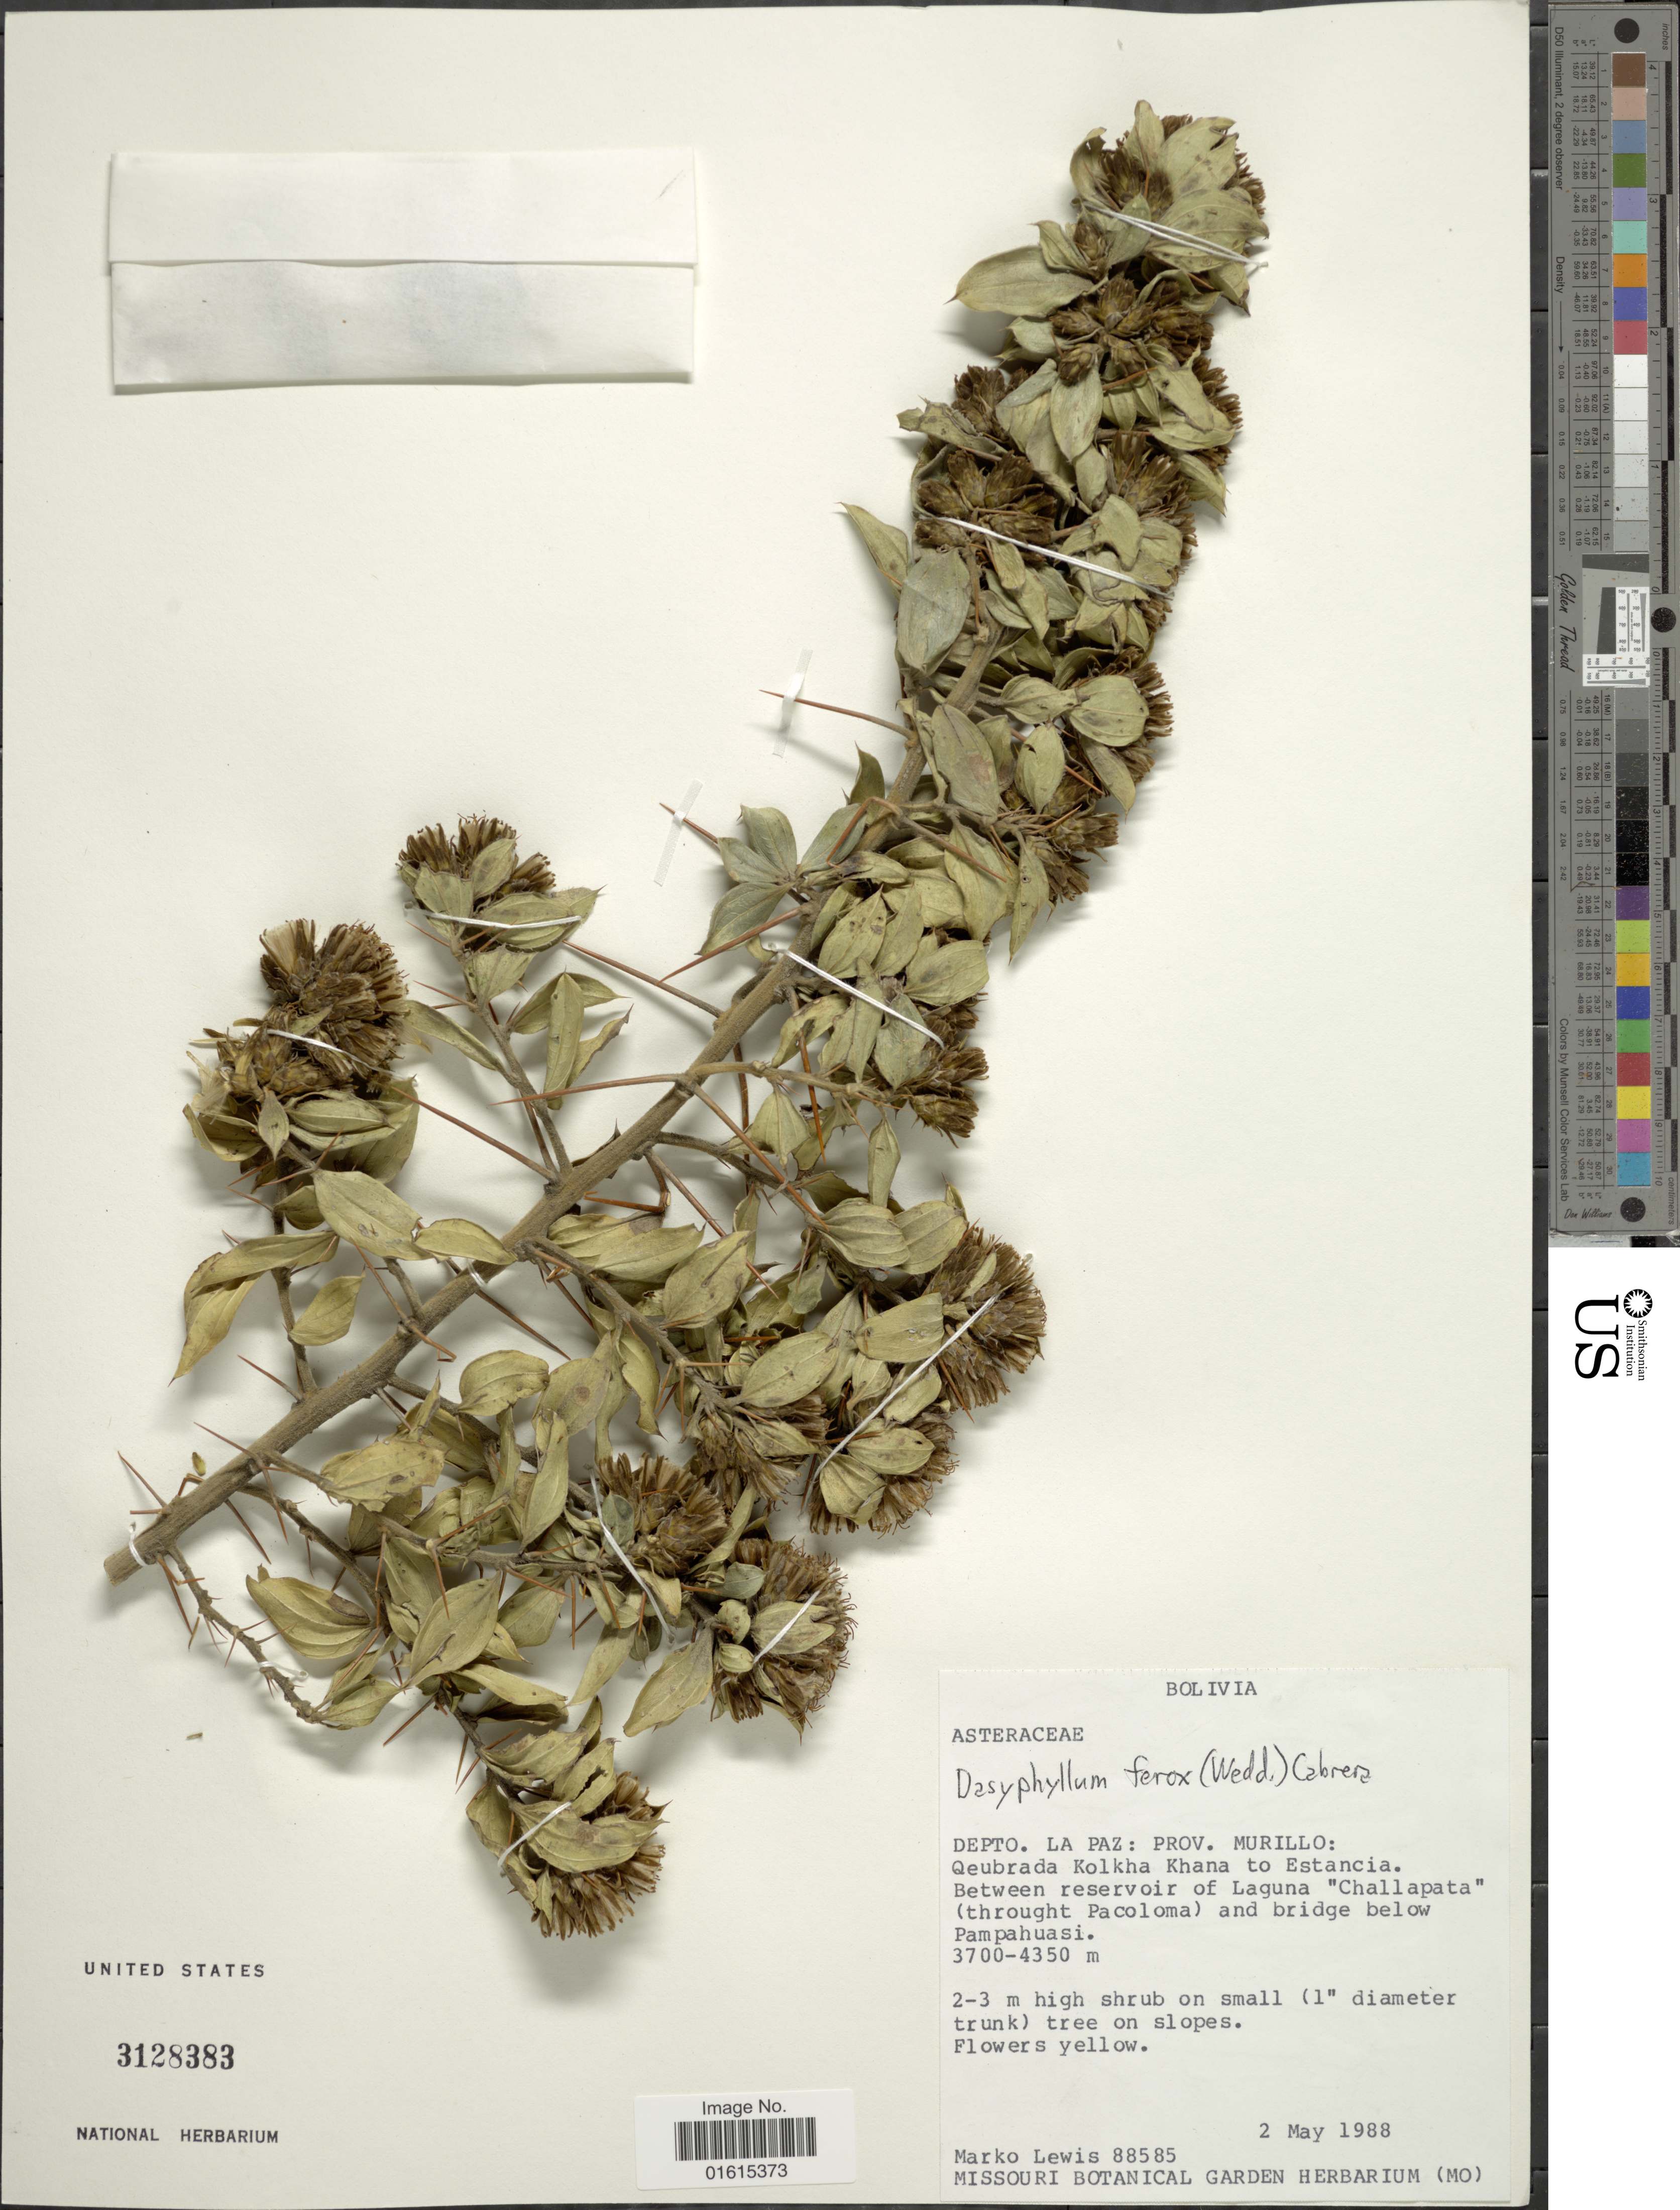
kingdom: Plantae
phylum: Tracheophyta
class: Magnoliopsida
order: Asterales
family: Asteraceae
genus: Dasyphyllum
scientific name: Dasyphyllum ferox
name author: (Wedd.) Cabrera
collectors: M. A. Lewis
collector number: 88585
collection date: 1988-05-02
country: Bolivia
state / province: La Paz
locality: Depto. La Paz, Prov. Murillo, Quebrada Kolkha Khana to Estancia, between reservoir of Laguna Challapata (through Pacoloma) and bridge below Pampahuasi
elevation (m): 3700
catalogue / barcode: US 3128383